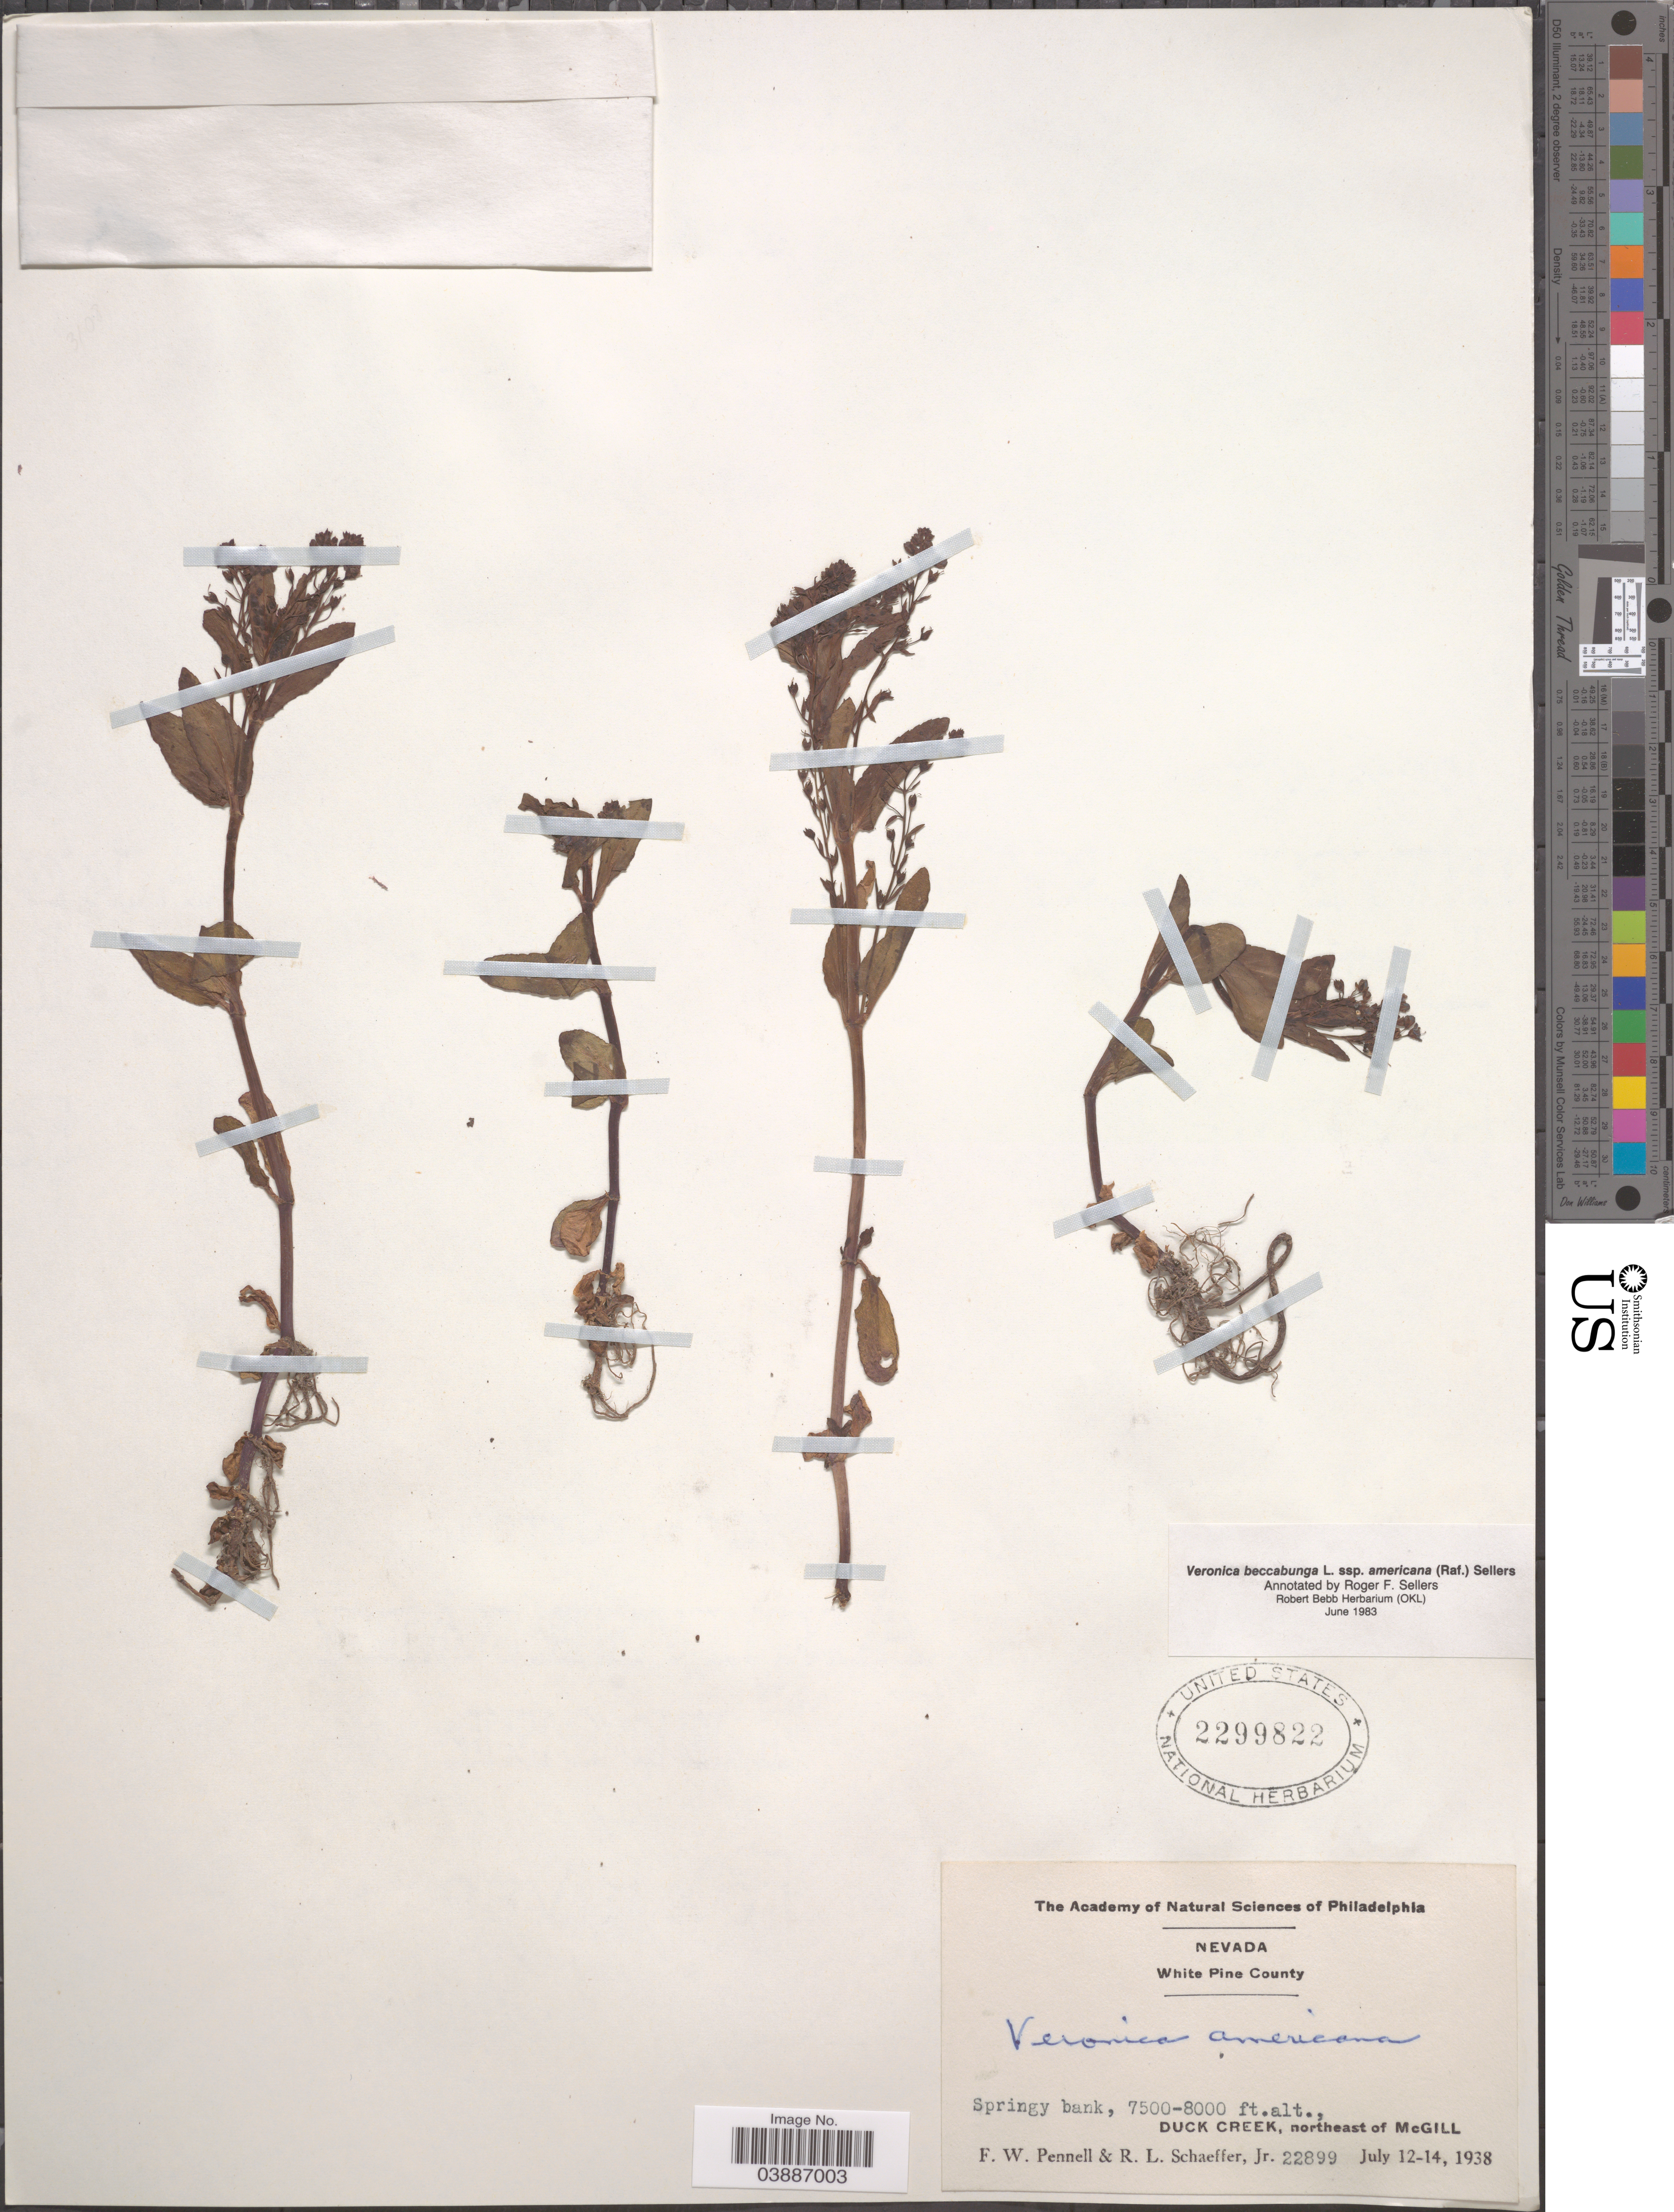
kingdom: Plantae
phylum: Tracheophyta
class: Magnoliopsida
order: Lamiales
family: Plantaginaceae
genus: Veronica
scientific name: Veronica beccabunga subsp. americana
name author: Raf.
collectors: F. W. Pennell & R. L. Schaeffer Jr.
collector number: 22899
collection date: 1938-07-12/1938-07-14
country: United States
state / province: Nevada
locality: White Pine County. Duck Creek, northeast of McGill.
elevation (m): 2286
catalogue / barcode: US 2299822